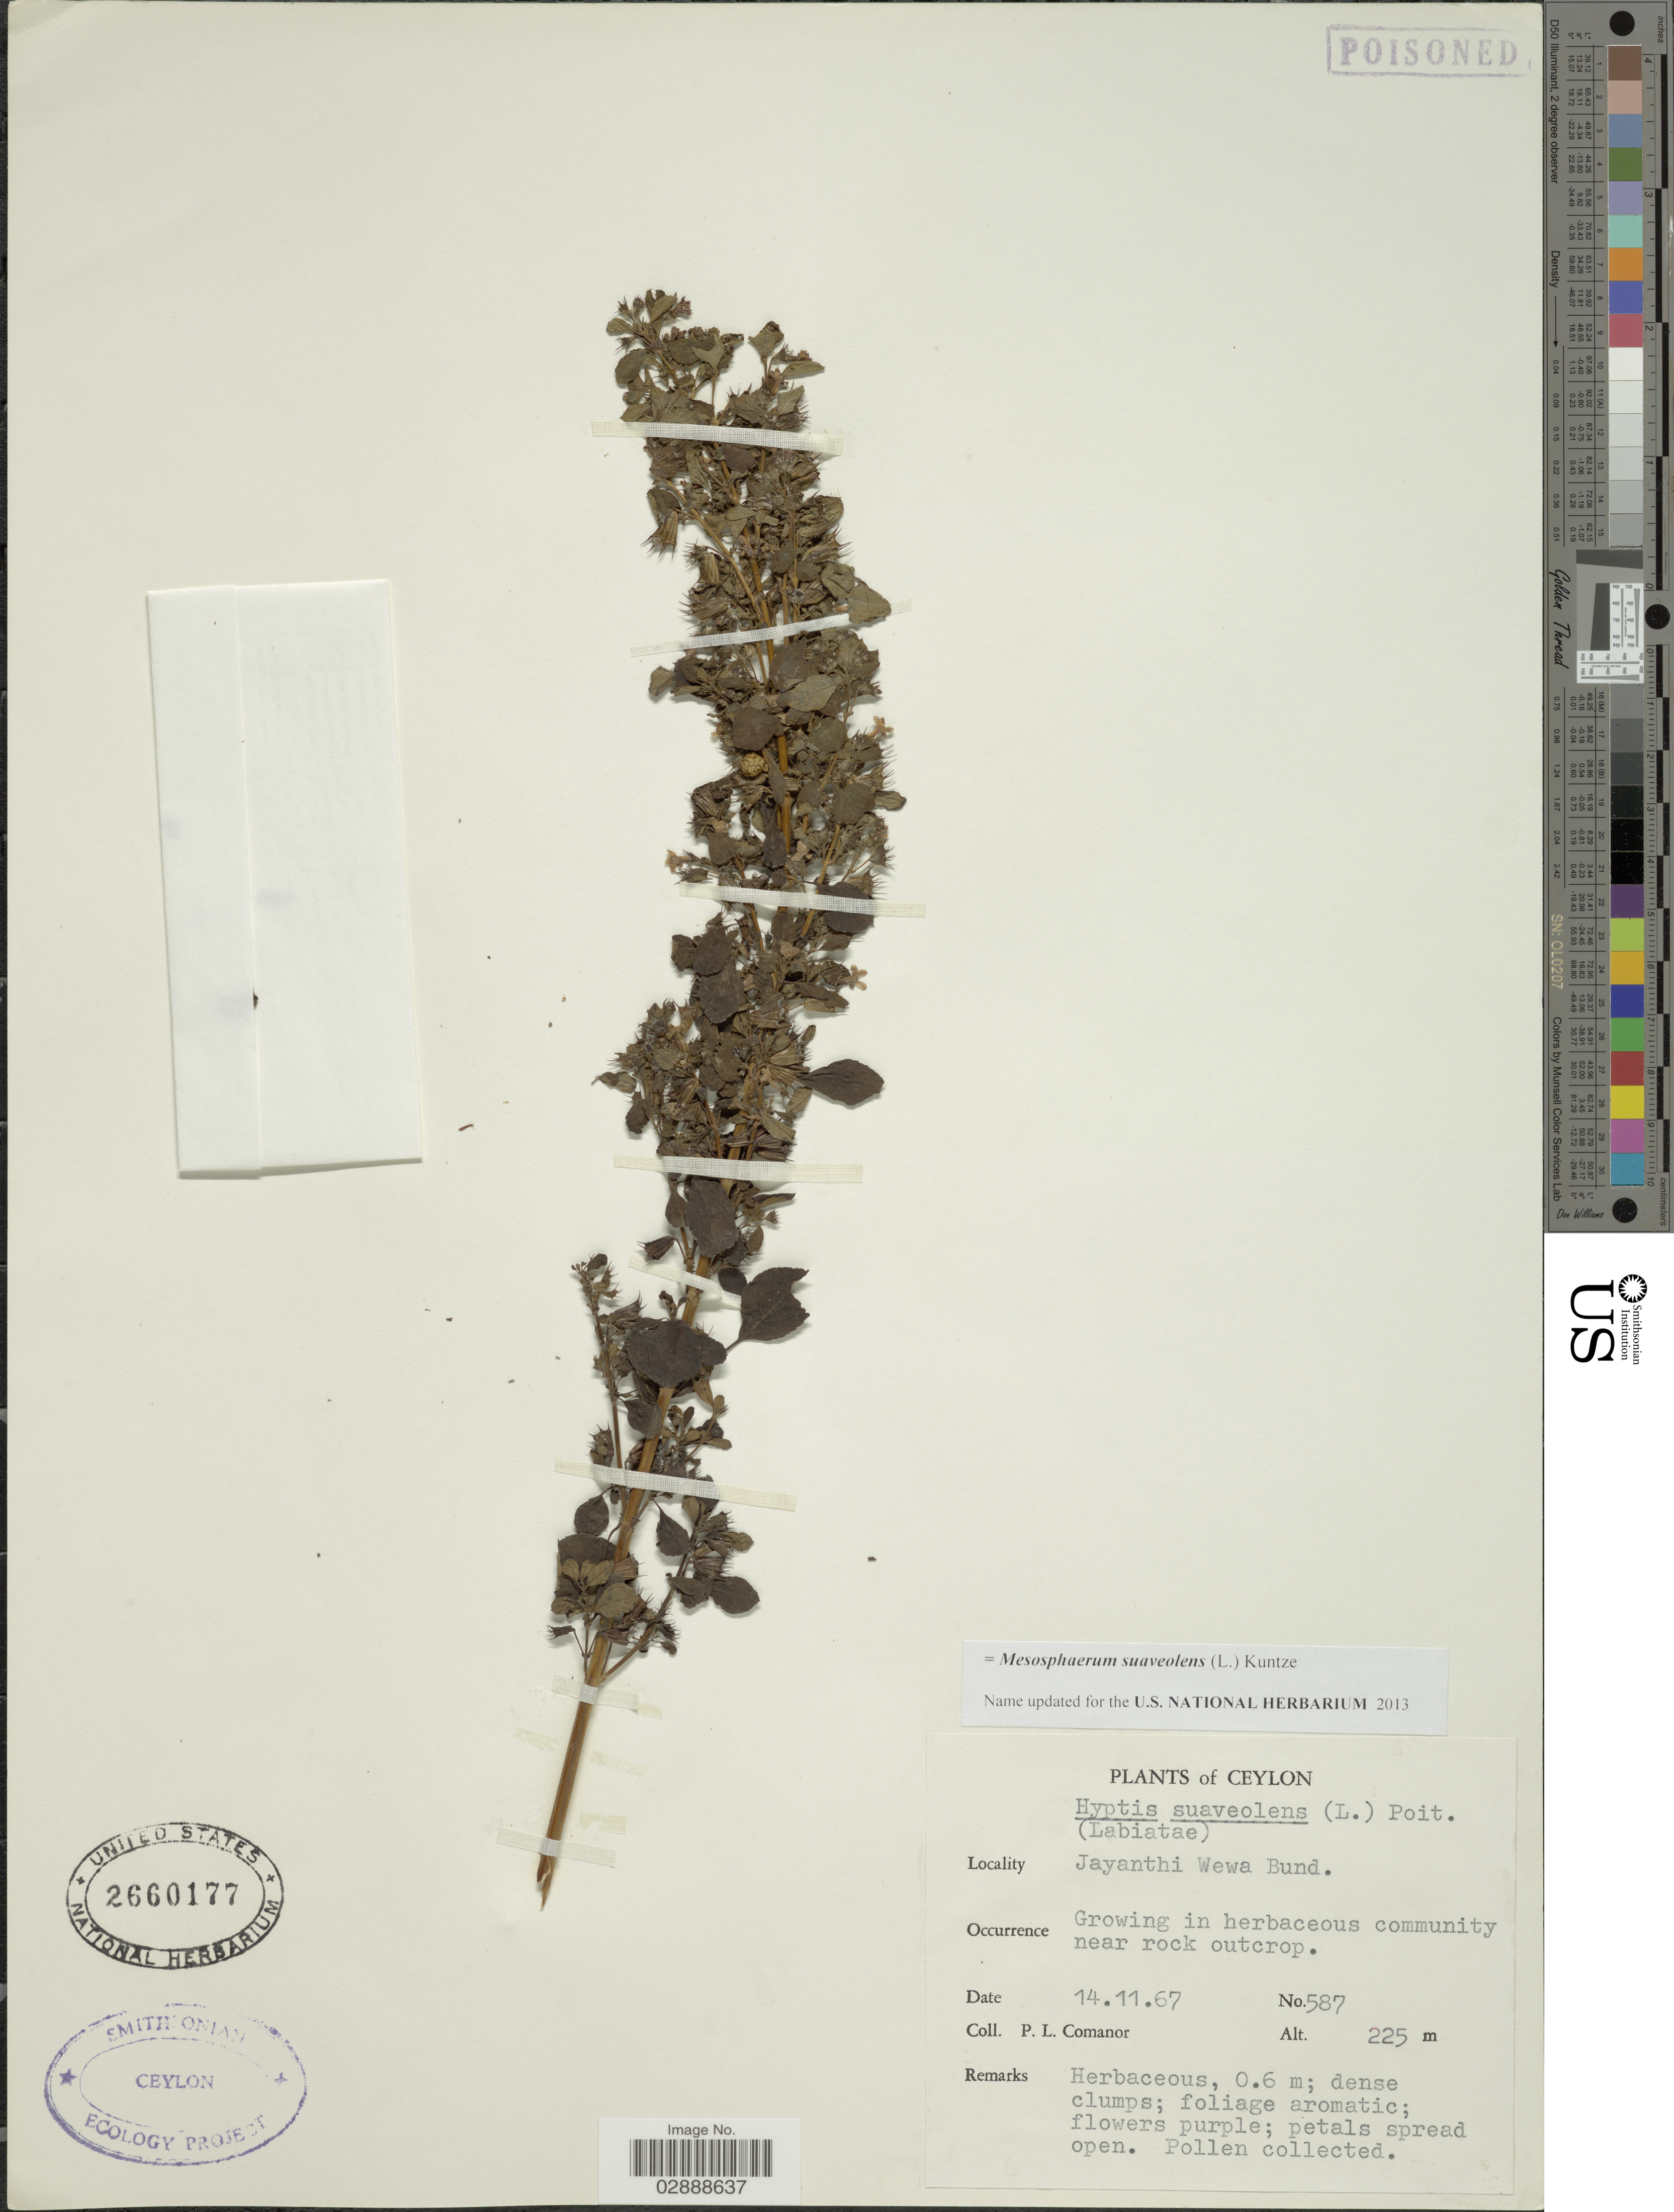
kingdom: Plantae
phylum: Tracheophyta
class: Magnoliopsida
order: Lamiales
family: Lamiaceae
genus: Mesosphaerum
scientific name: Mesosphaerum suaveolens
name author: (L.) Kuntze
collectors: P. Comanor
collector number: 587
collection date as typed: Transcribed d/m/y: 14/11/67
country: Sri Lanka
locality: Ceylon, Jayanthi Wewa Bund.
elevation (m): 225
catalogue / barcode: US 2660177